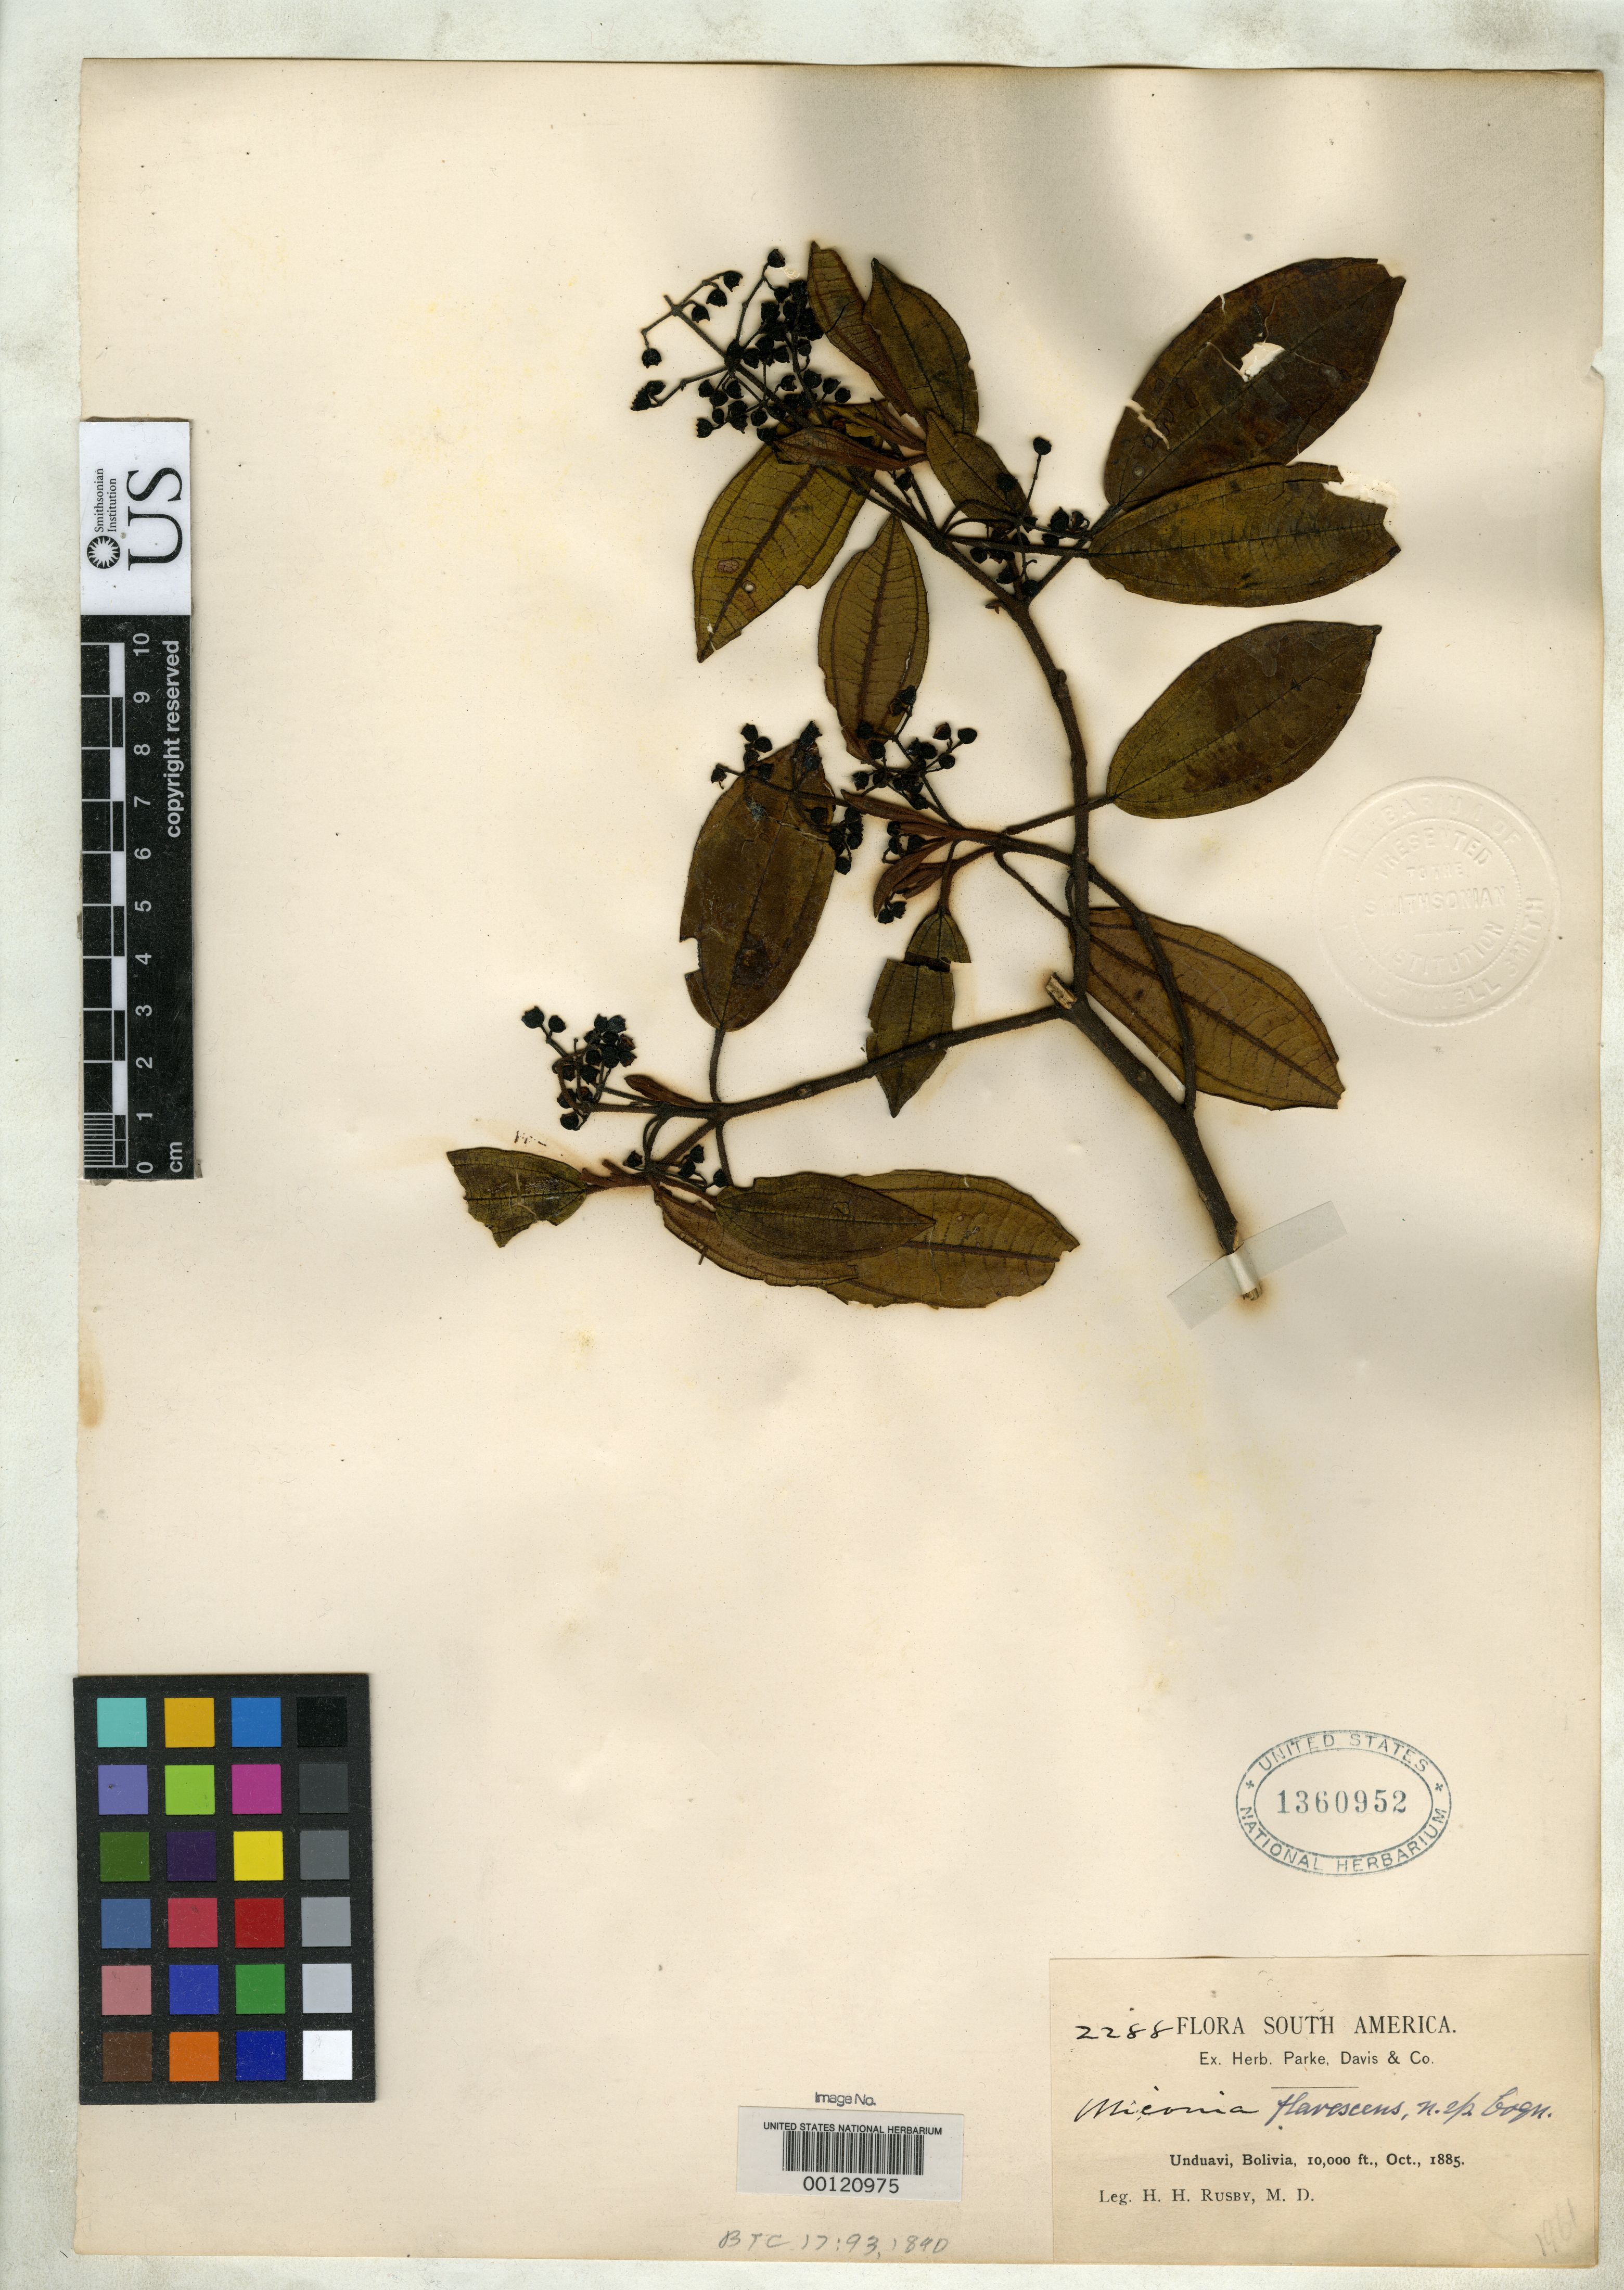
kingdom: Plantae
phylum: Tracheophyta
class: Magnoliopsida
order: Myrtales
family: Melastomataceae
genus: Miconia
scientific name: Miconia flavescens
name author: Cogn.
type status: Isotype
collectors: H. H. Rusby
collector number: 2288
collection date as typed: Oct., 1885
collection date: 1885-10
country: Bolivia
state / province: La Paz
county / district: Nor Yungas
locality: Unduavi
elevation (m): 3048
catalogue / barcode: US 1360952